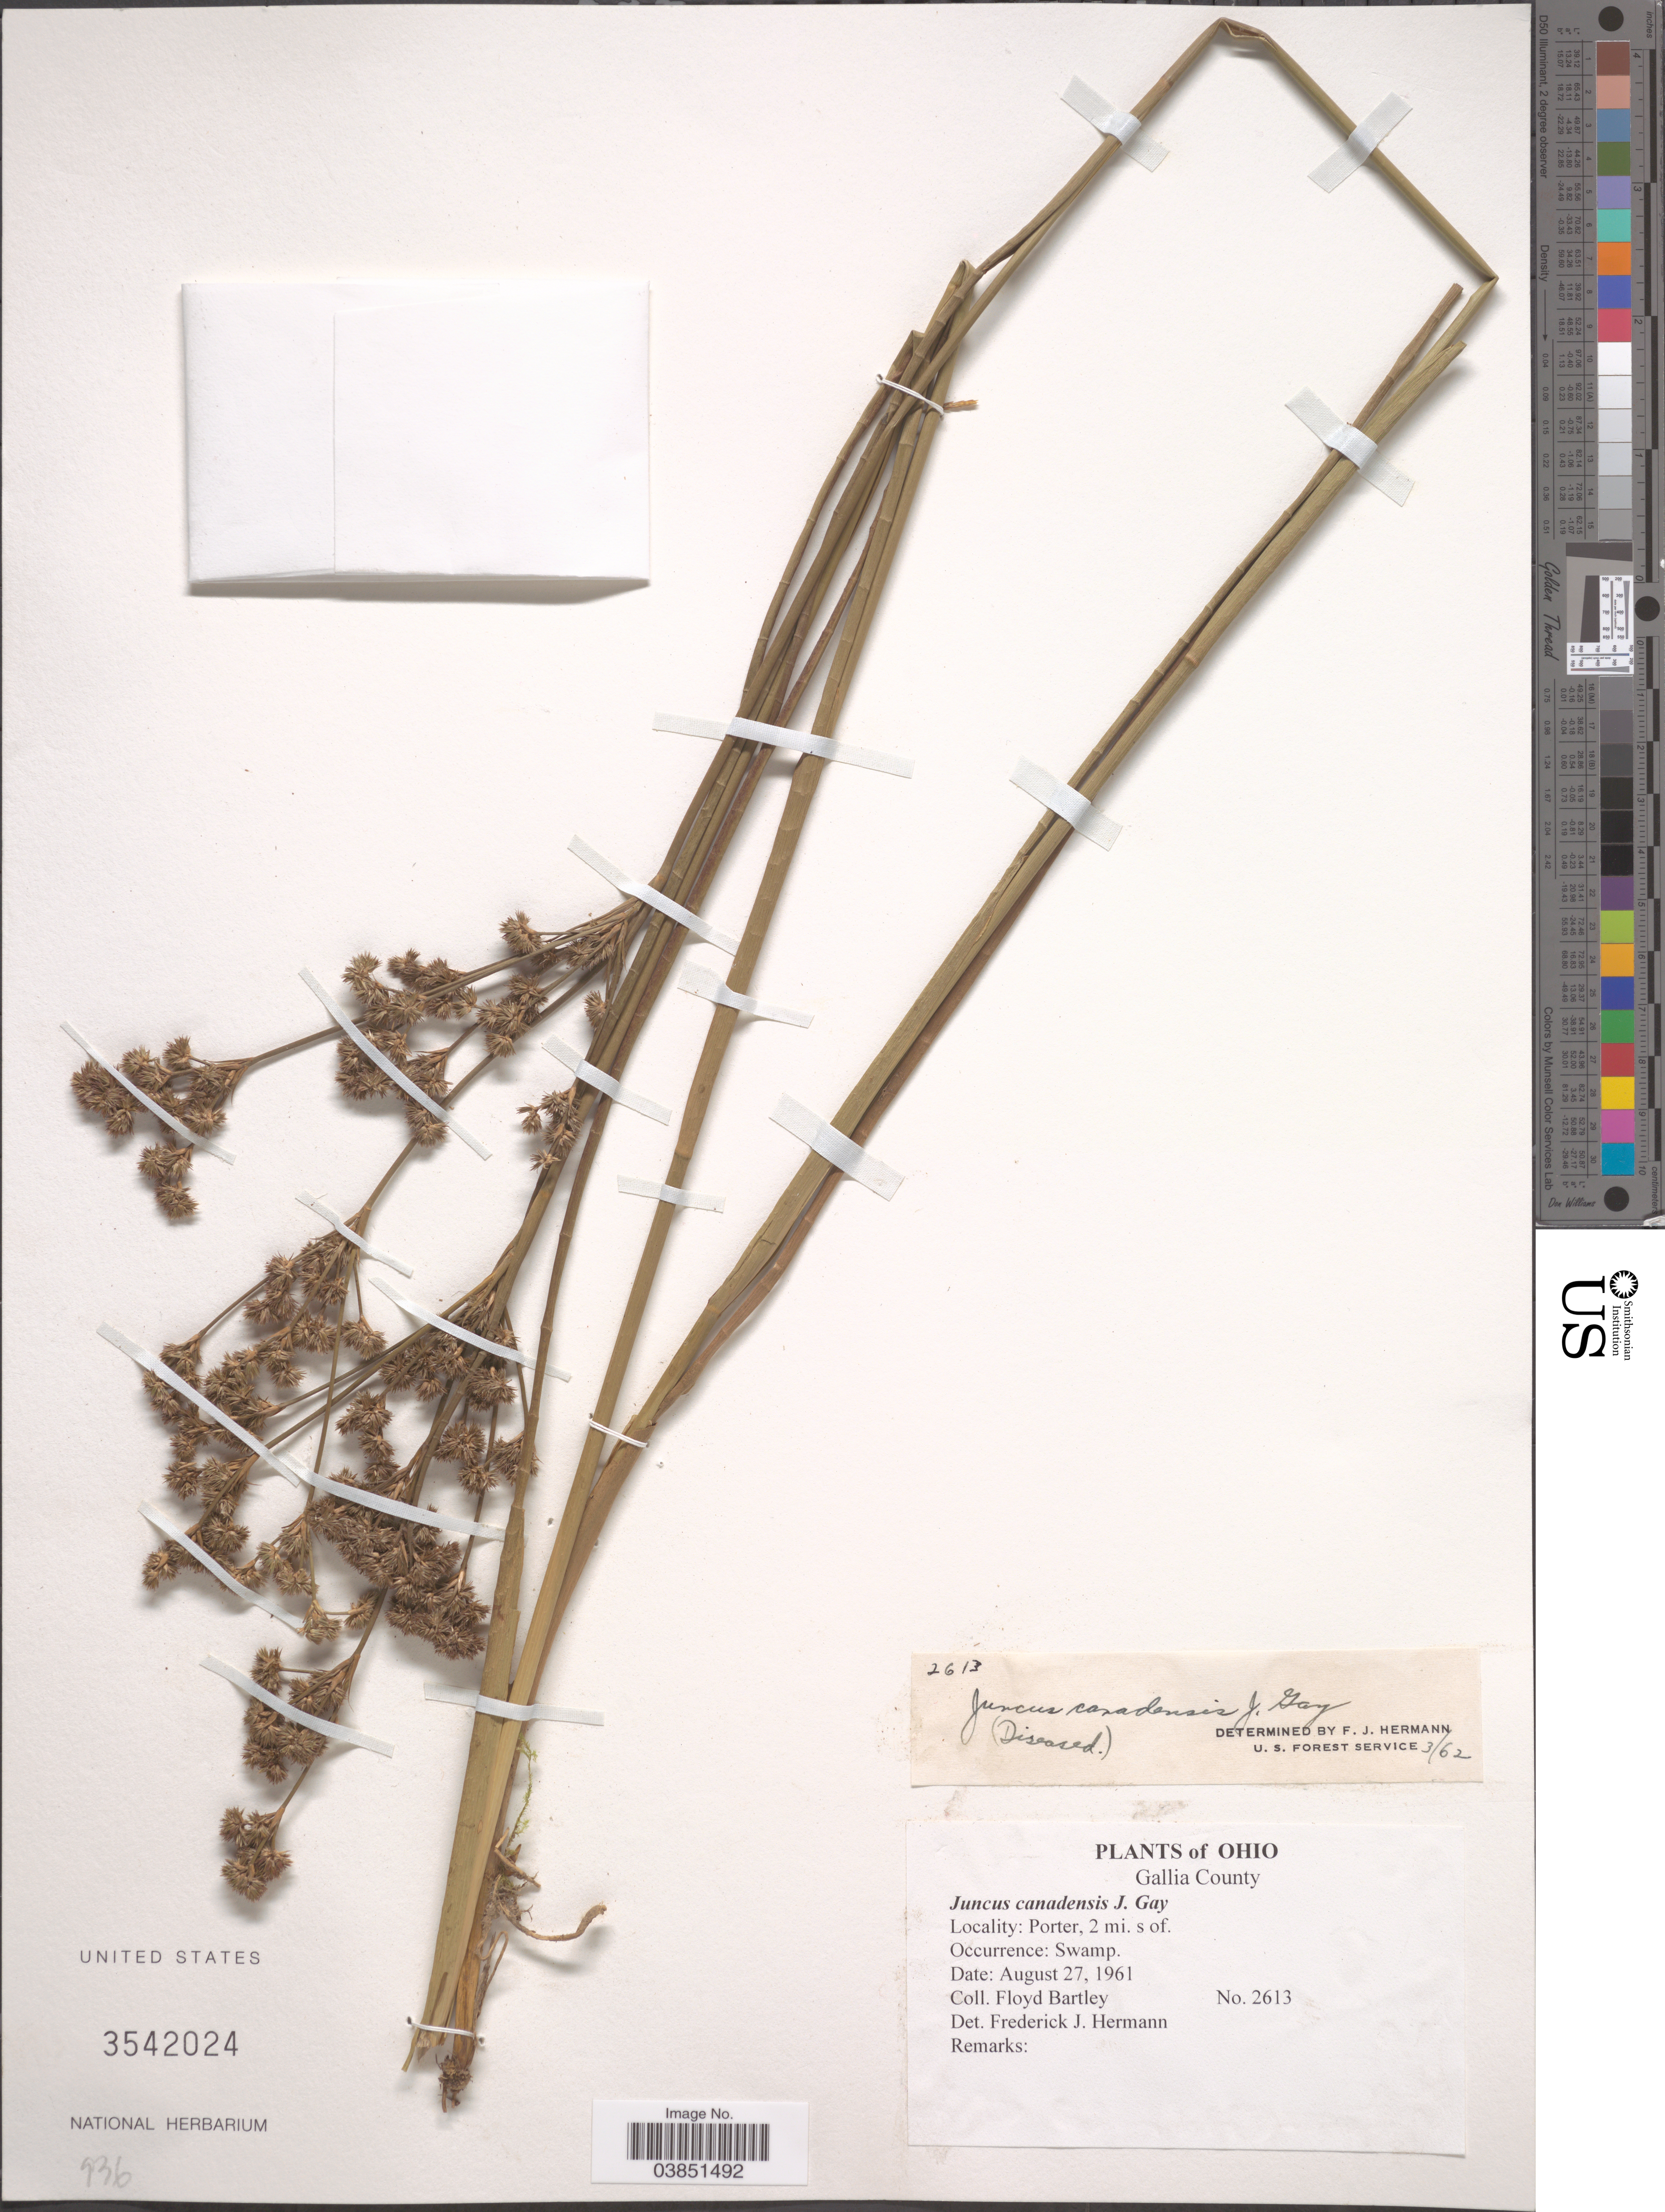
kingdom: Plantae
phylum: Tracheophyta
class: Liliopsida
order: Poales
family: Juncaceae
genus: Juncus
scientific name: Juncus canadensis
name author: J. Gay ex Laharpe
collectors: F. Bartley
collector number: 2613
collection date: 1961-08-27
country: United States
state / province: Ohio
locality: Gallia County. Porter, 2 mi. s. of.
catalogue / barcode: US 3542024